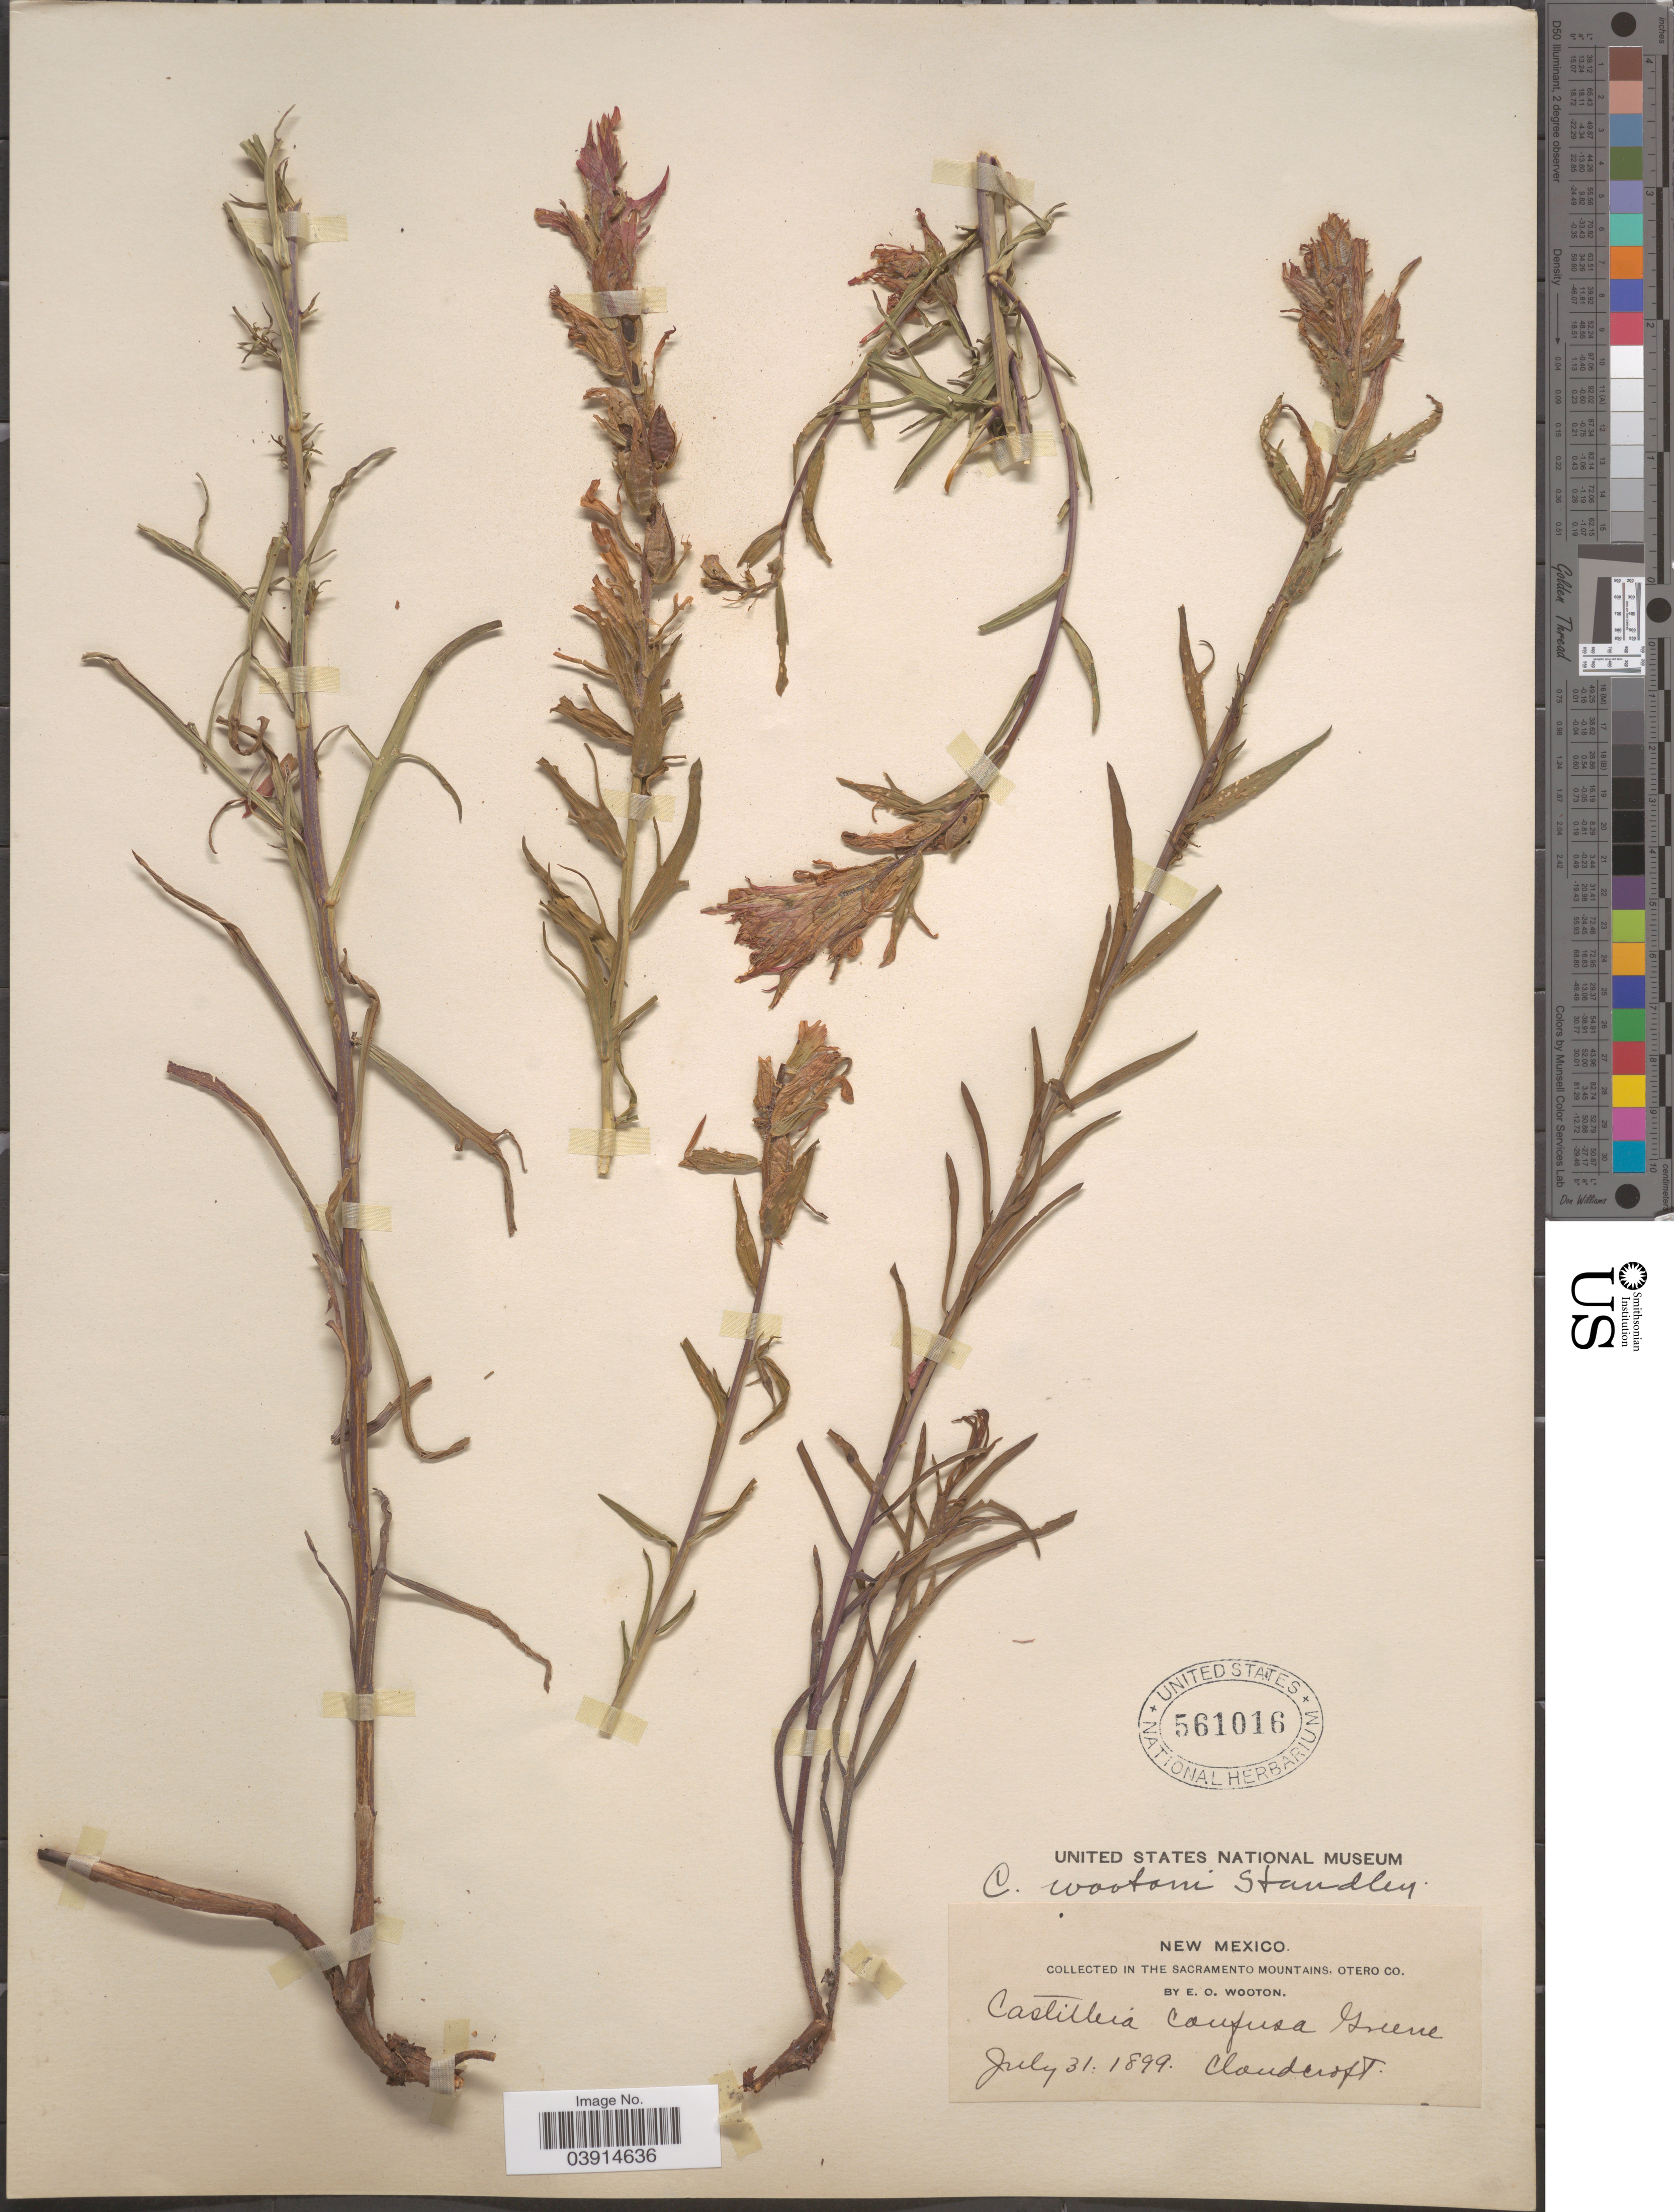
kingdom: Plantae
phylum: Tracheophyta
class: Magnoliopsida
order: Lamiales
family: Orobanchaceae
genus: Castilleja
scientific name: Castilleja wootonii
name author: Standl.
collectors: E. O. Wooton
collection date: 1899-07-31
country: United States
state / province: New Mexico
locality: In the Sacramento Mountains, Otero Co. Cloudcroft.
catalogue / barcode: US 561016